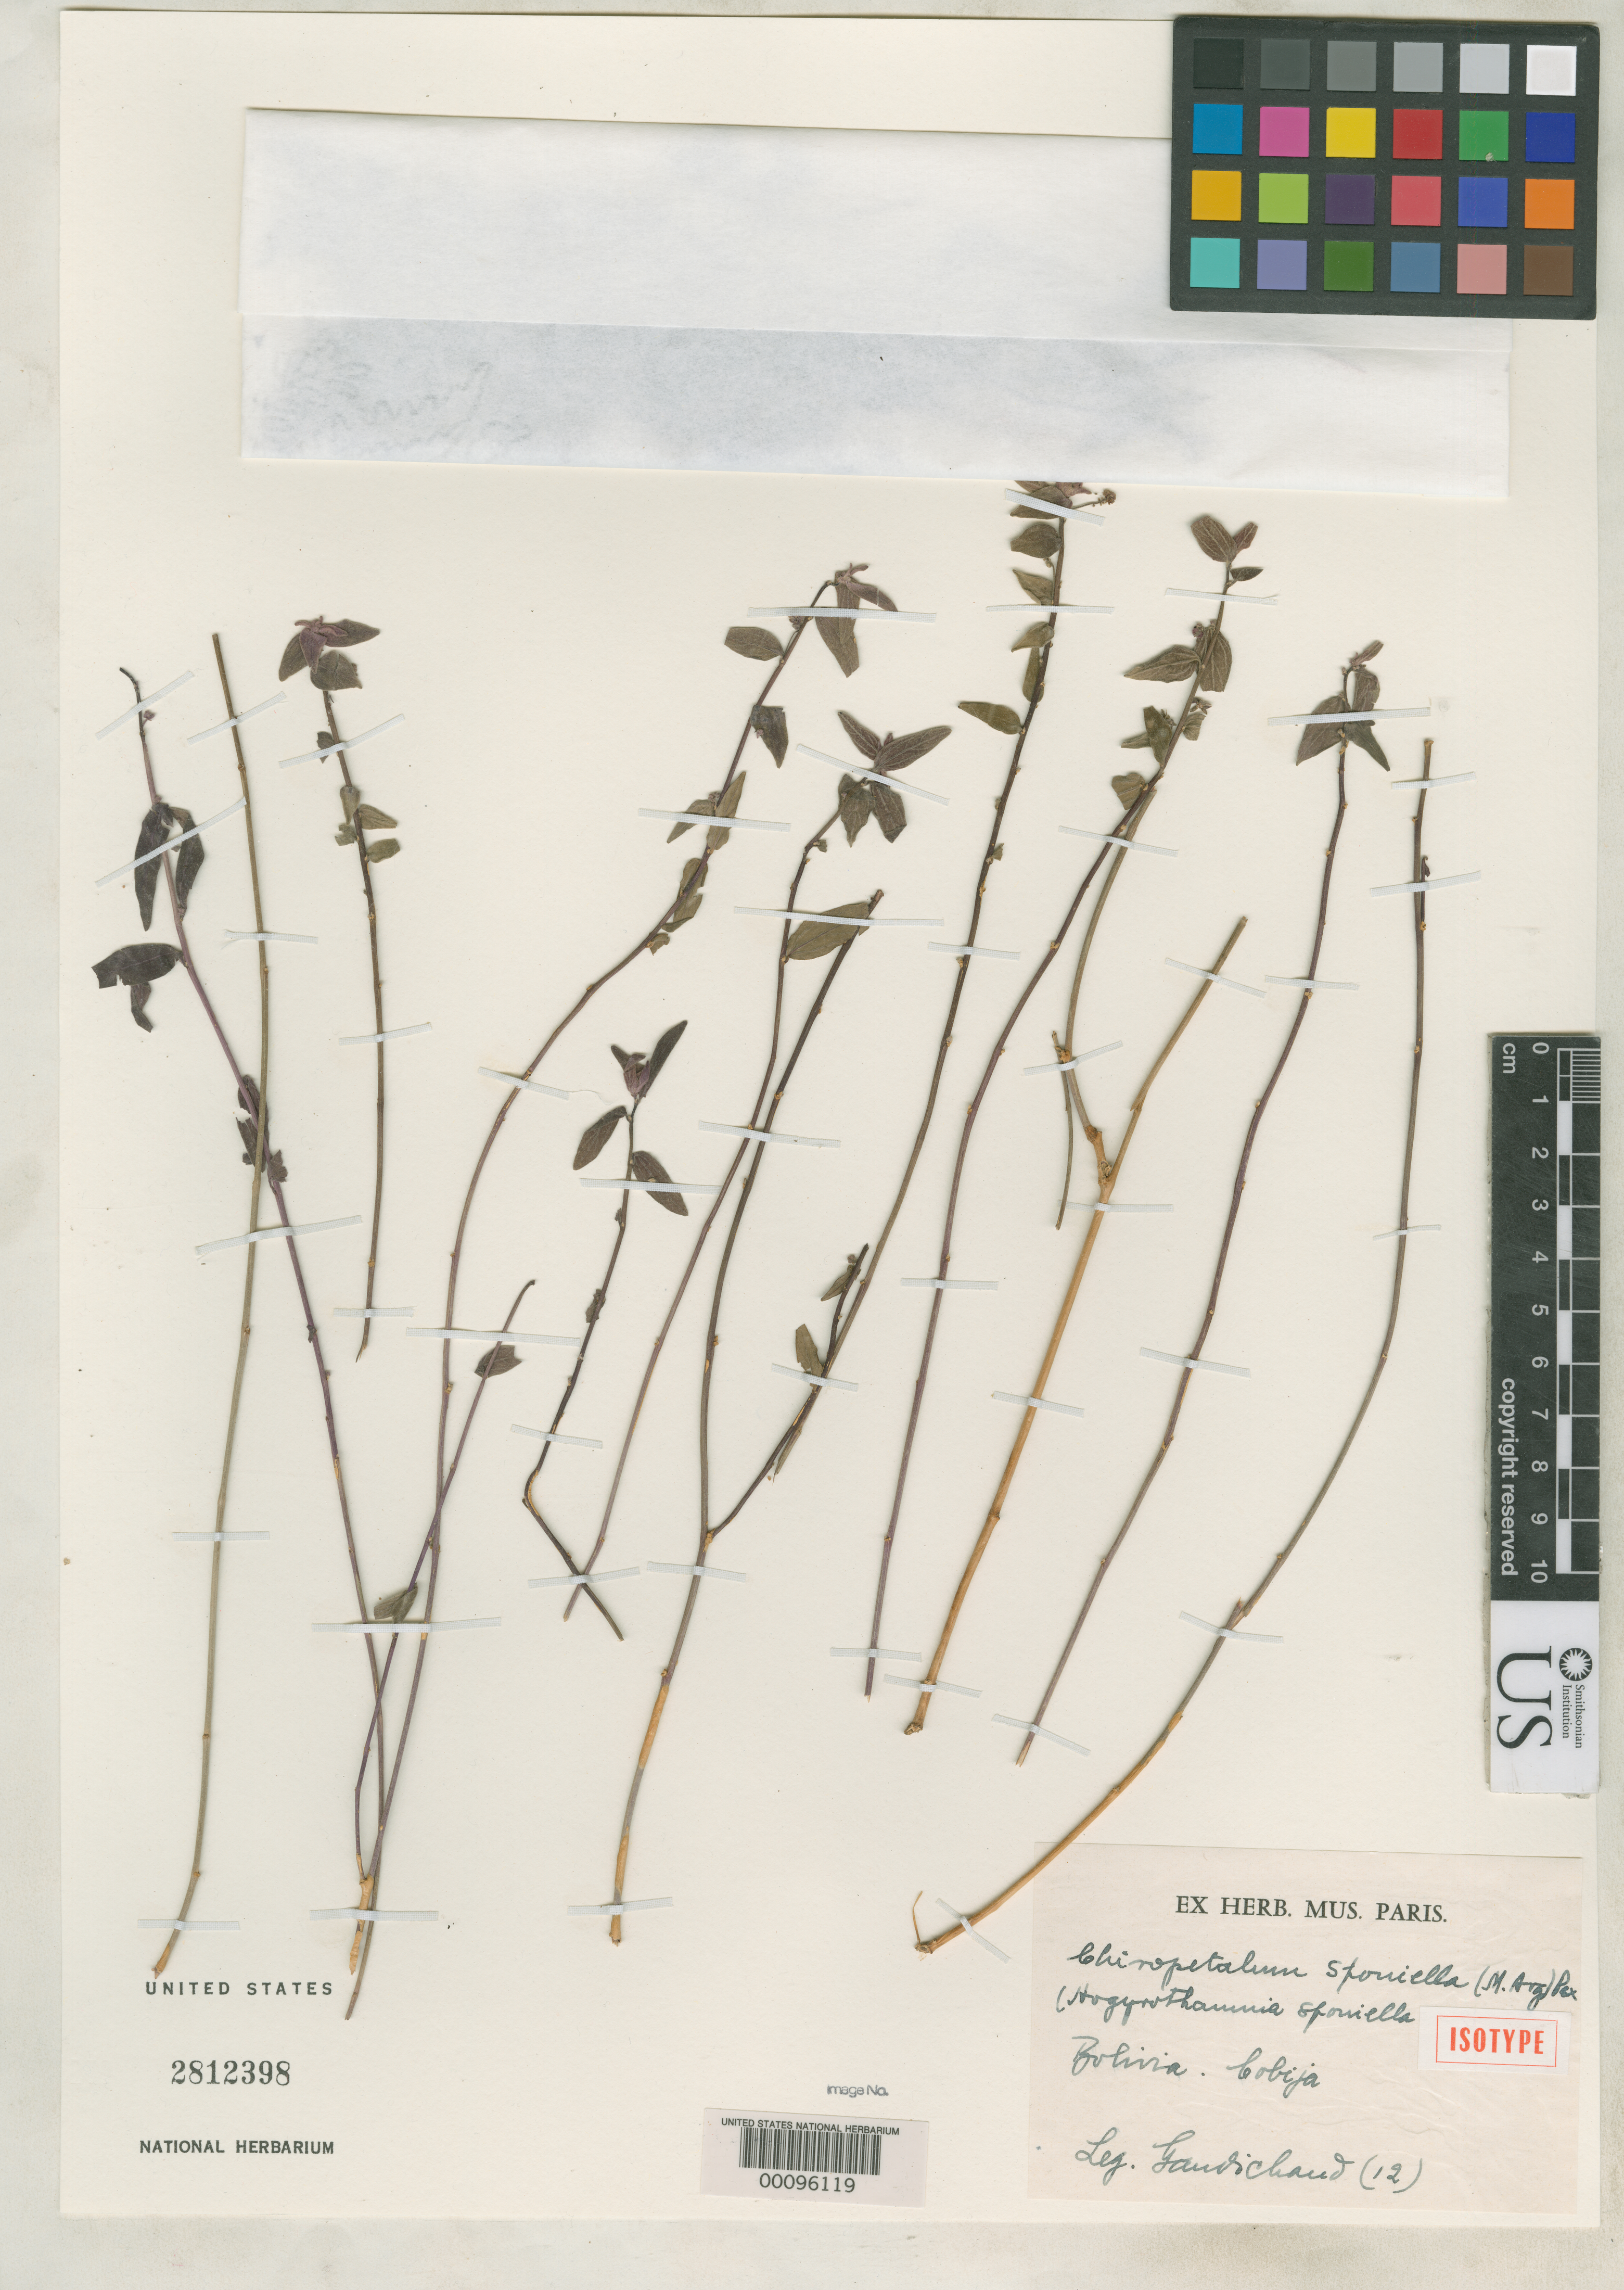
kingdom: Plantae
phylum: Tracheophyta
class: Magnoliopsida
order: Malpighiales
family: Euphorbiaceae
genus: Argythamnia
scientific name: Argythamnia sponiella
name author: Müll. Arg.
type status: Isotype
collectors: C. Gaudichaud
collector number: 12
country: Bolivia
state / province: Pando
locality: Cobija.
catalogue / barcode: US 2812398